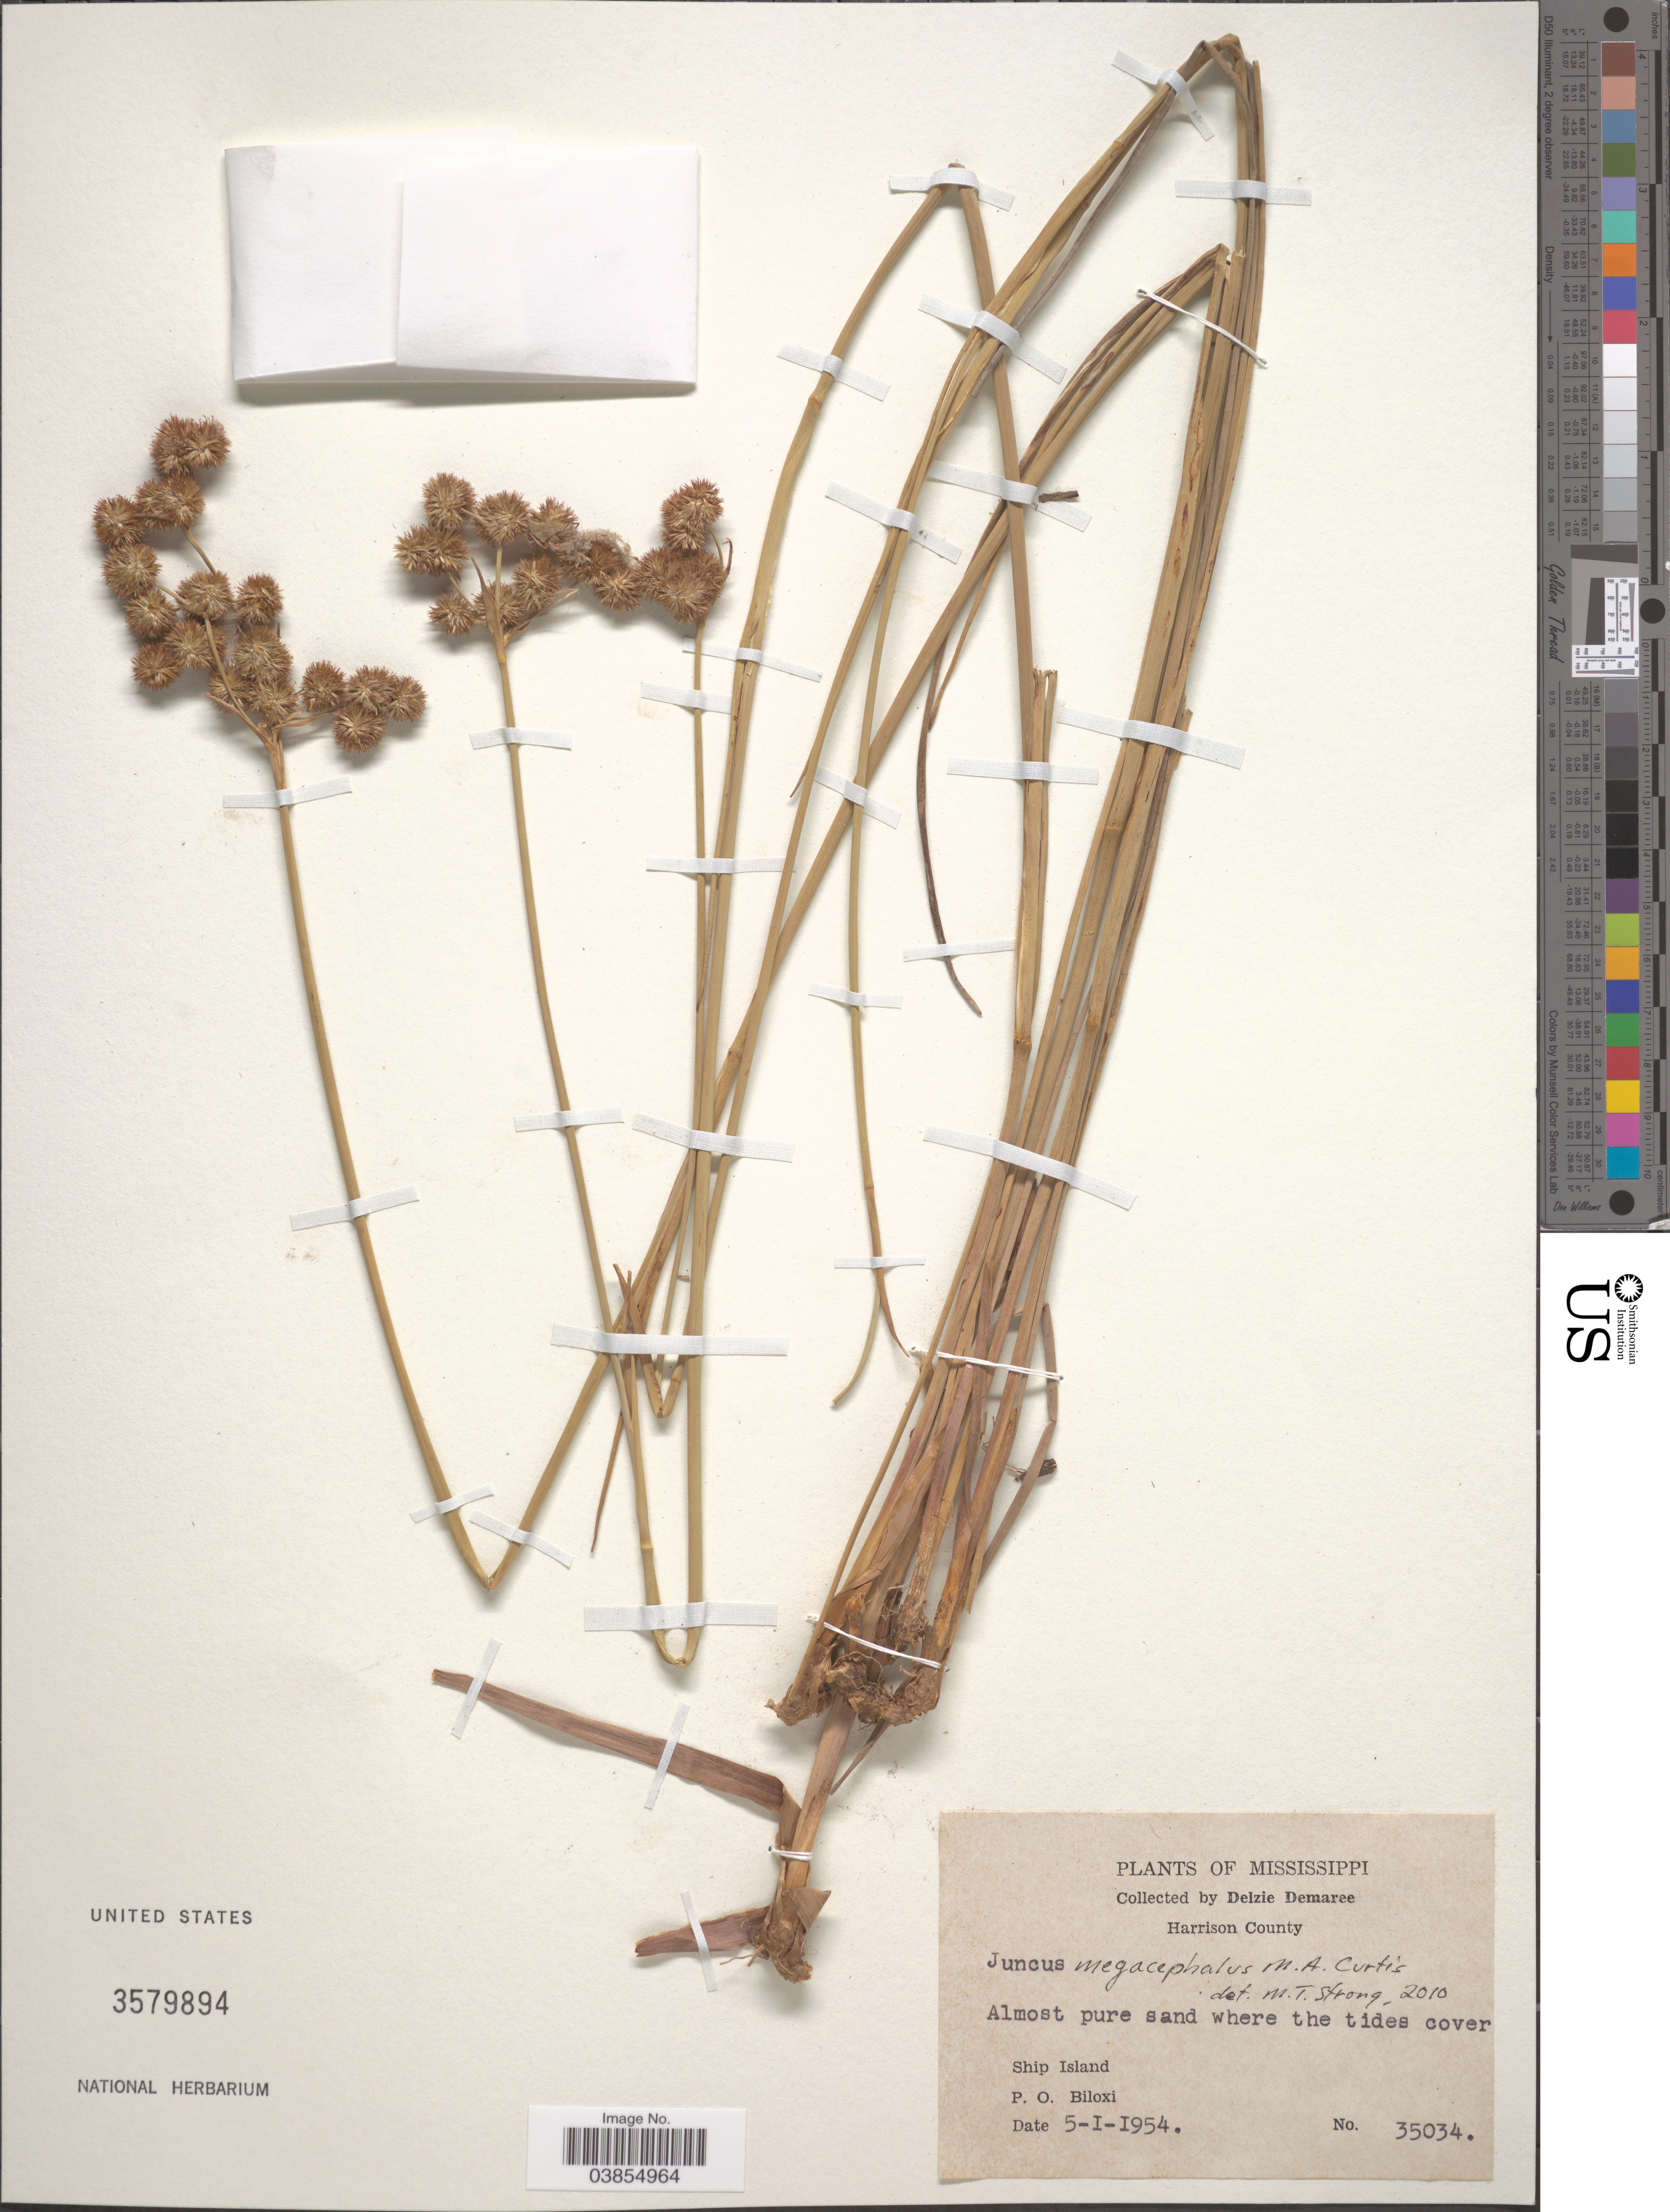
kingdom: Plantae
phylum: Tracheophyta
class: Liliopsida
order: Poales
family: Juncaceae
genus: Juncus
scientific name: Juncus megacephalus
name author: M.A. Curtis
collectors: D. Demaree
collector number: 35034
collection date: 1954-05-01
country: United States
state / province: Mississippi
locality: Harrison County. Almost pure sand where the tides cover. Ship Island. P. O. Biloxi.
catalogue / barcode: US 3579894